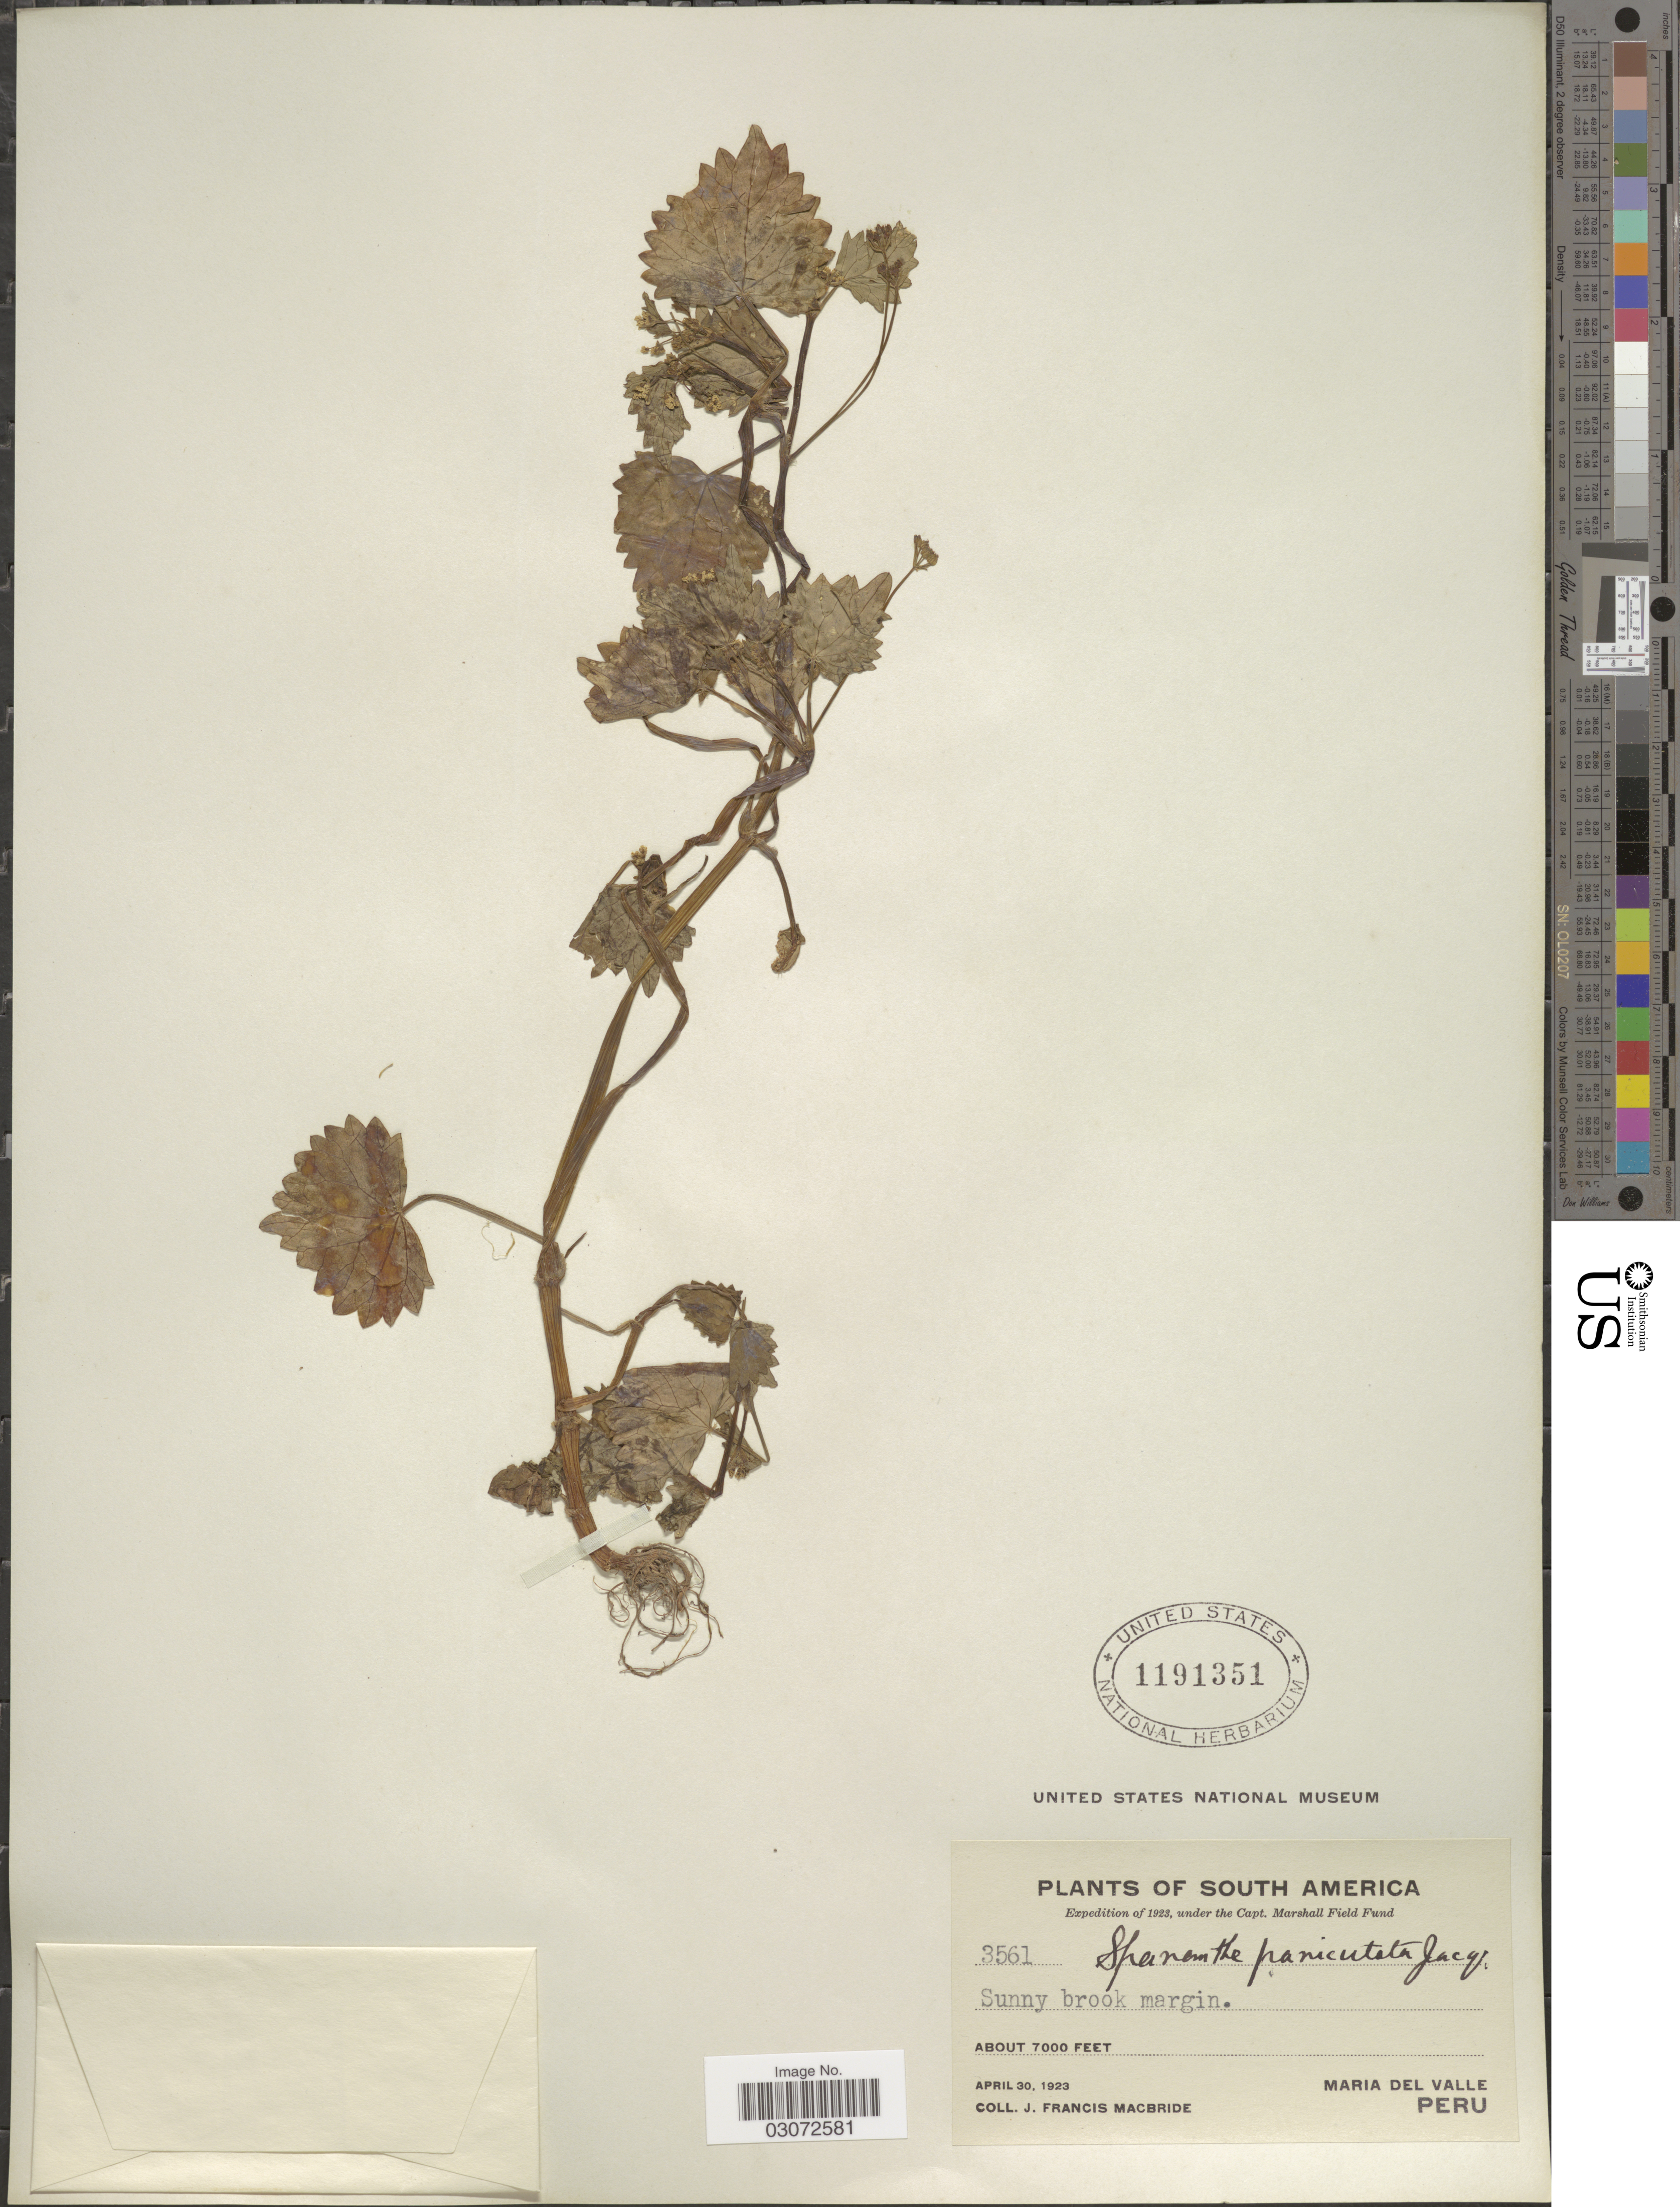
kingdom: Plantae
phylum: Tracheophyta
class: Magnoliopsida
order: Apiales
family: Apiaceae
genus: Spananthe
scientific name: Spananthe paniculata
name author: Jacq.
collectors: J. F. Macbride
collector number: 3561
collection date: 1923-04-30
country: Peru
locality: Maria del Valle.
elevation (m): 2134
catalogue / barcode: US 1191351